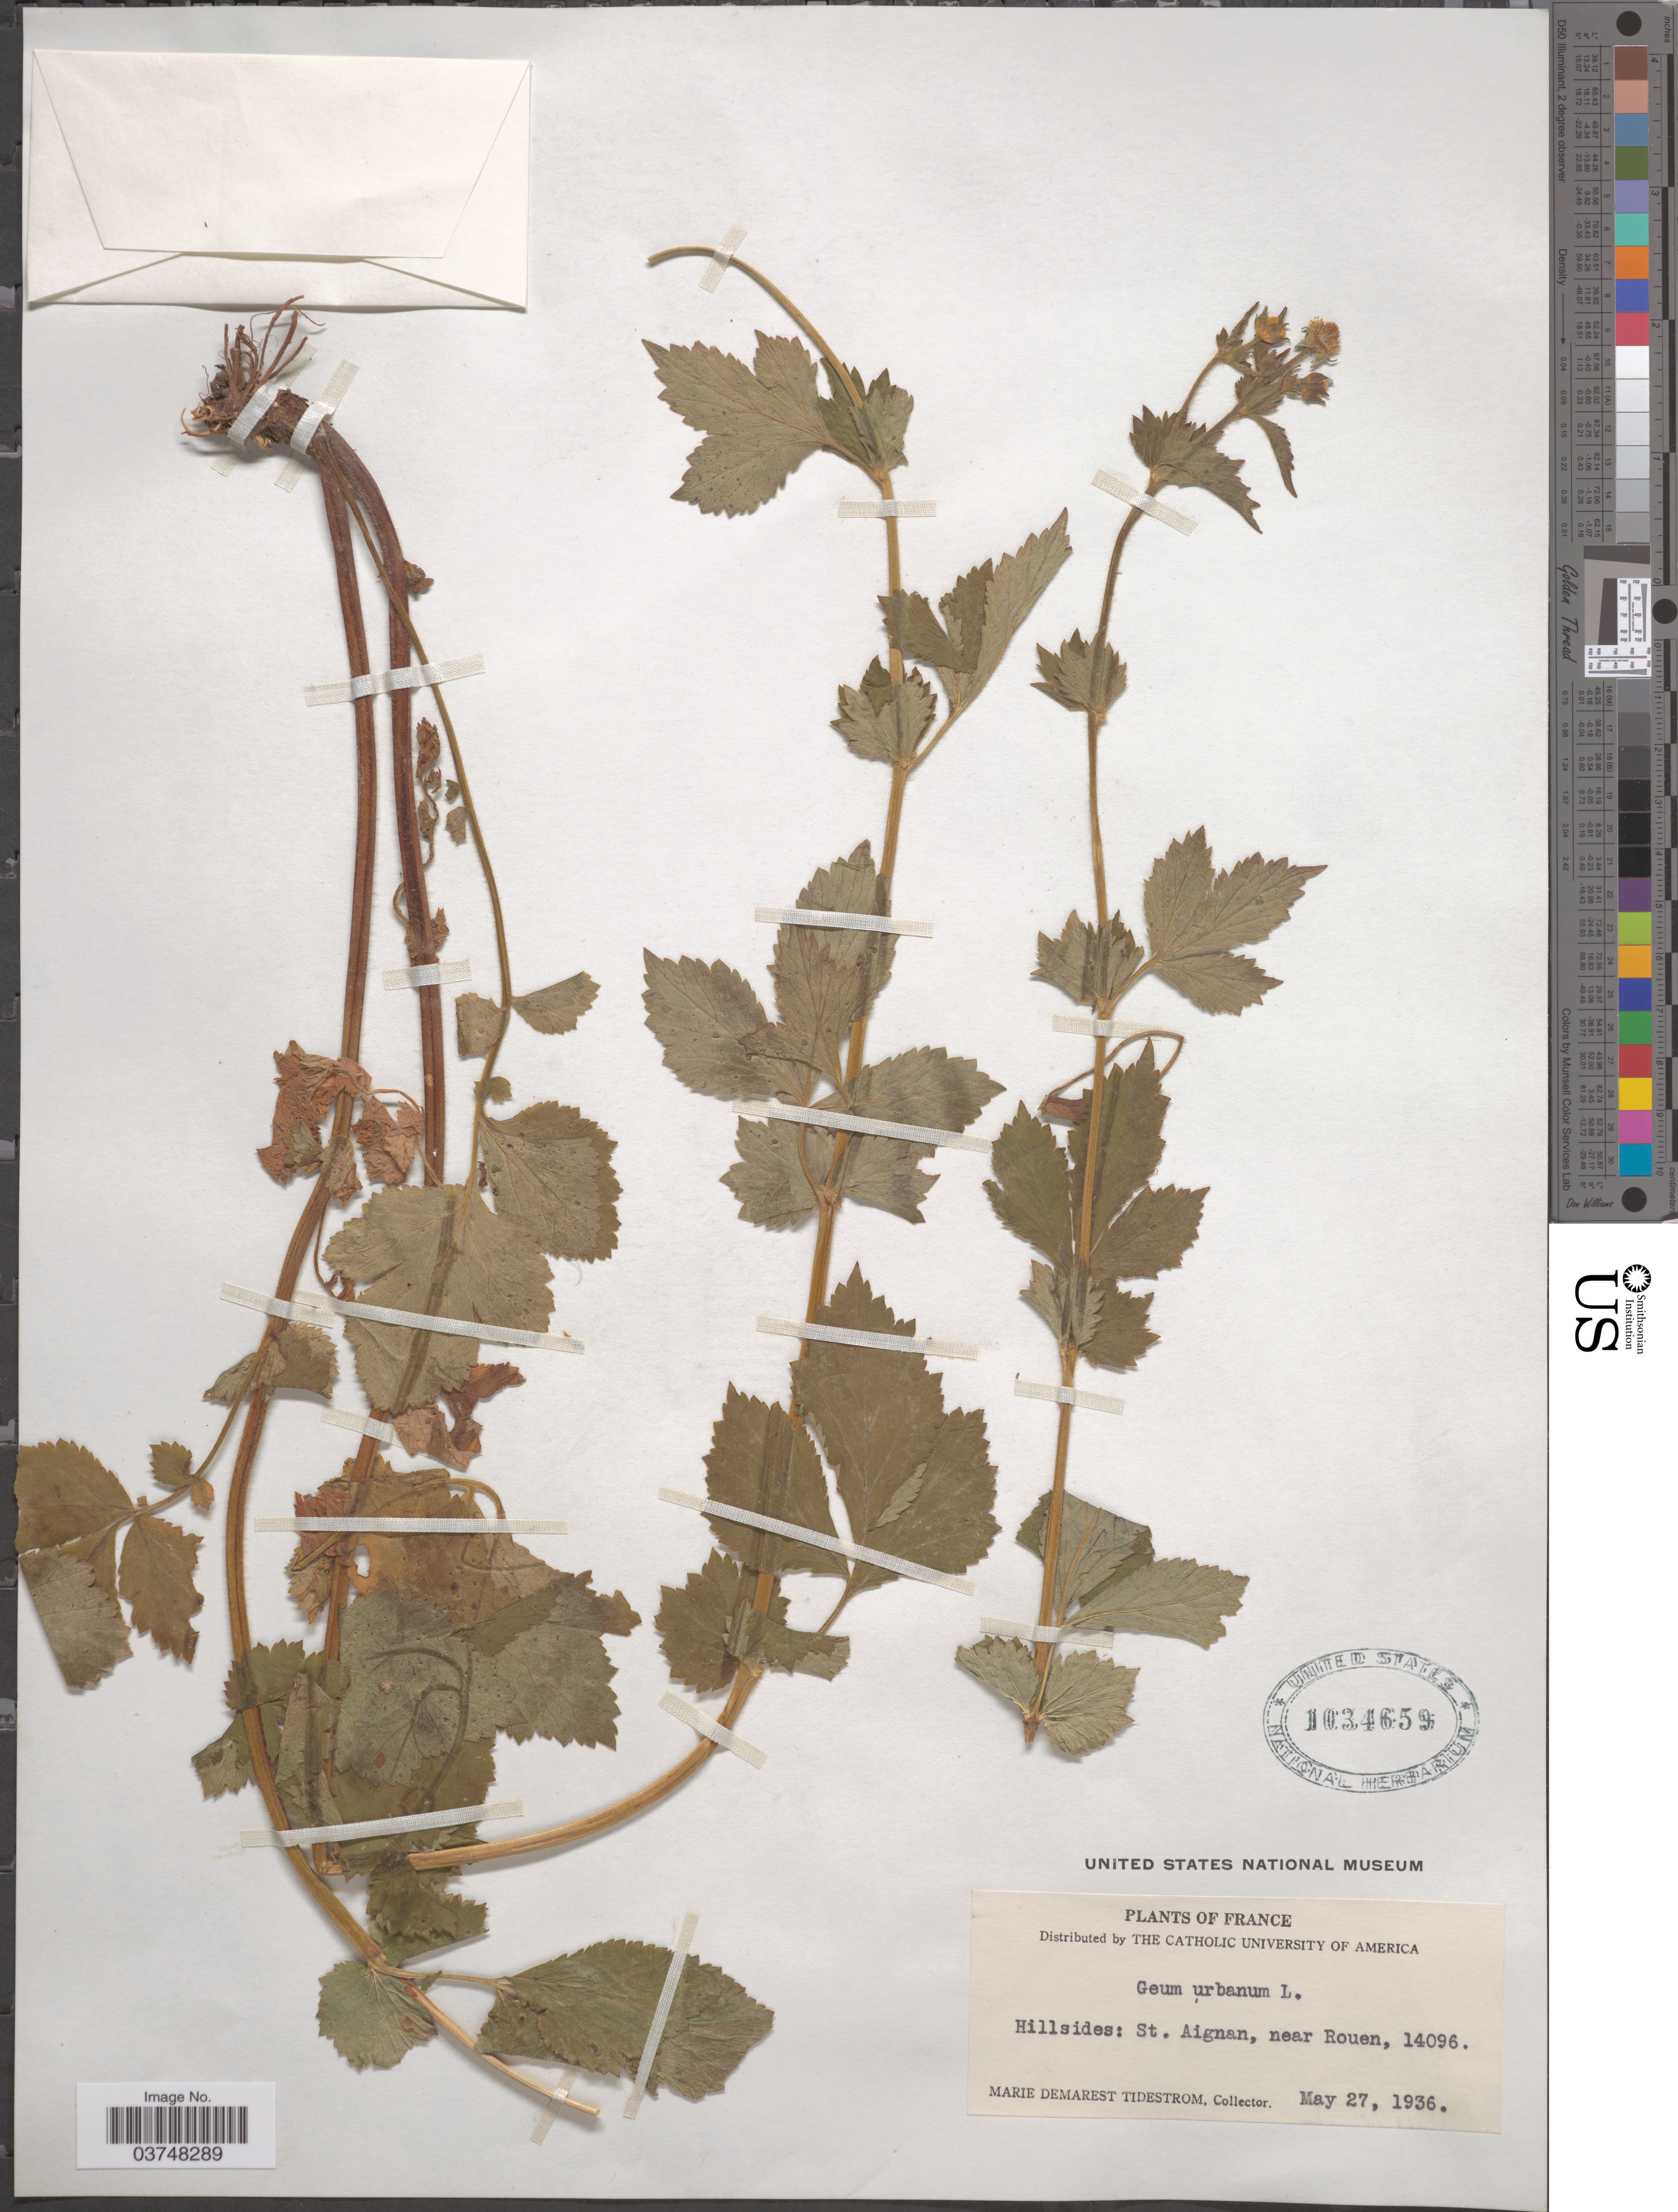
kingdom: Plantae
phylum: Tracheophyta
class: Magnoliopsida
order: Rosales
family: Rosaceae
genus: Geum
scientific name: Geum urbanum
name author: L.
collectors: M. Tidestrom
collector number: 14096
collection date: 1936-05-27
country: France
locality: Hillsides: St. Aignan, near Rouen.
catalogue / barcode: US 1034659